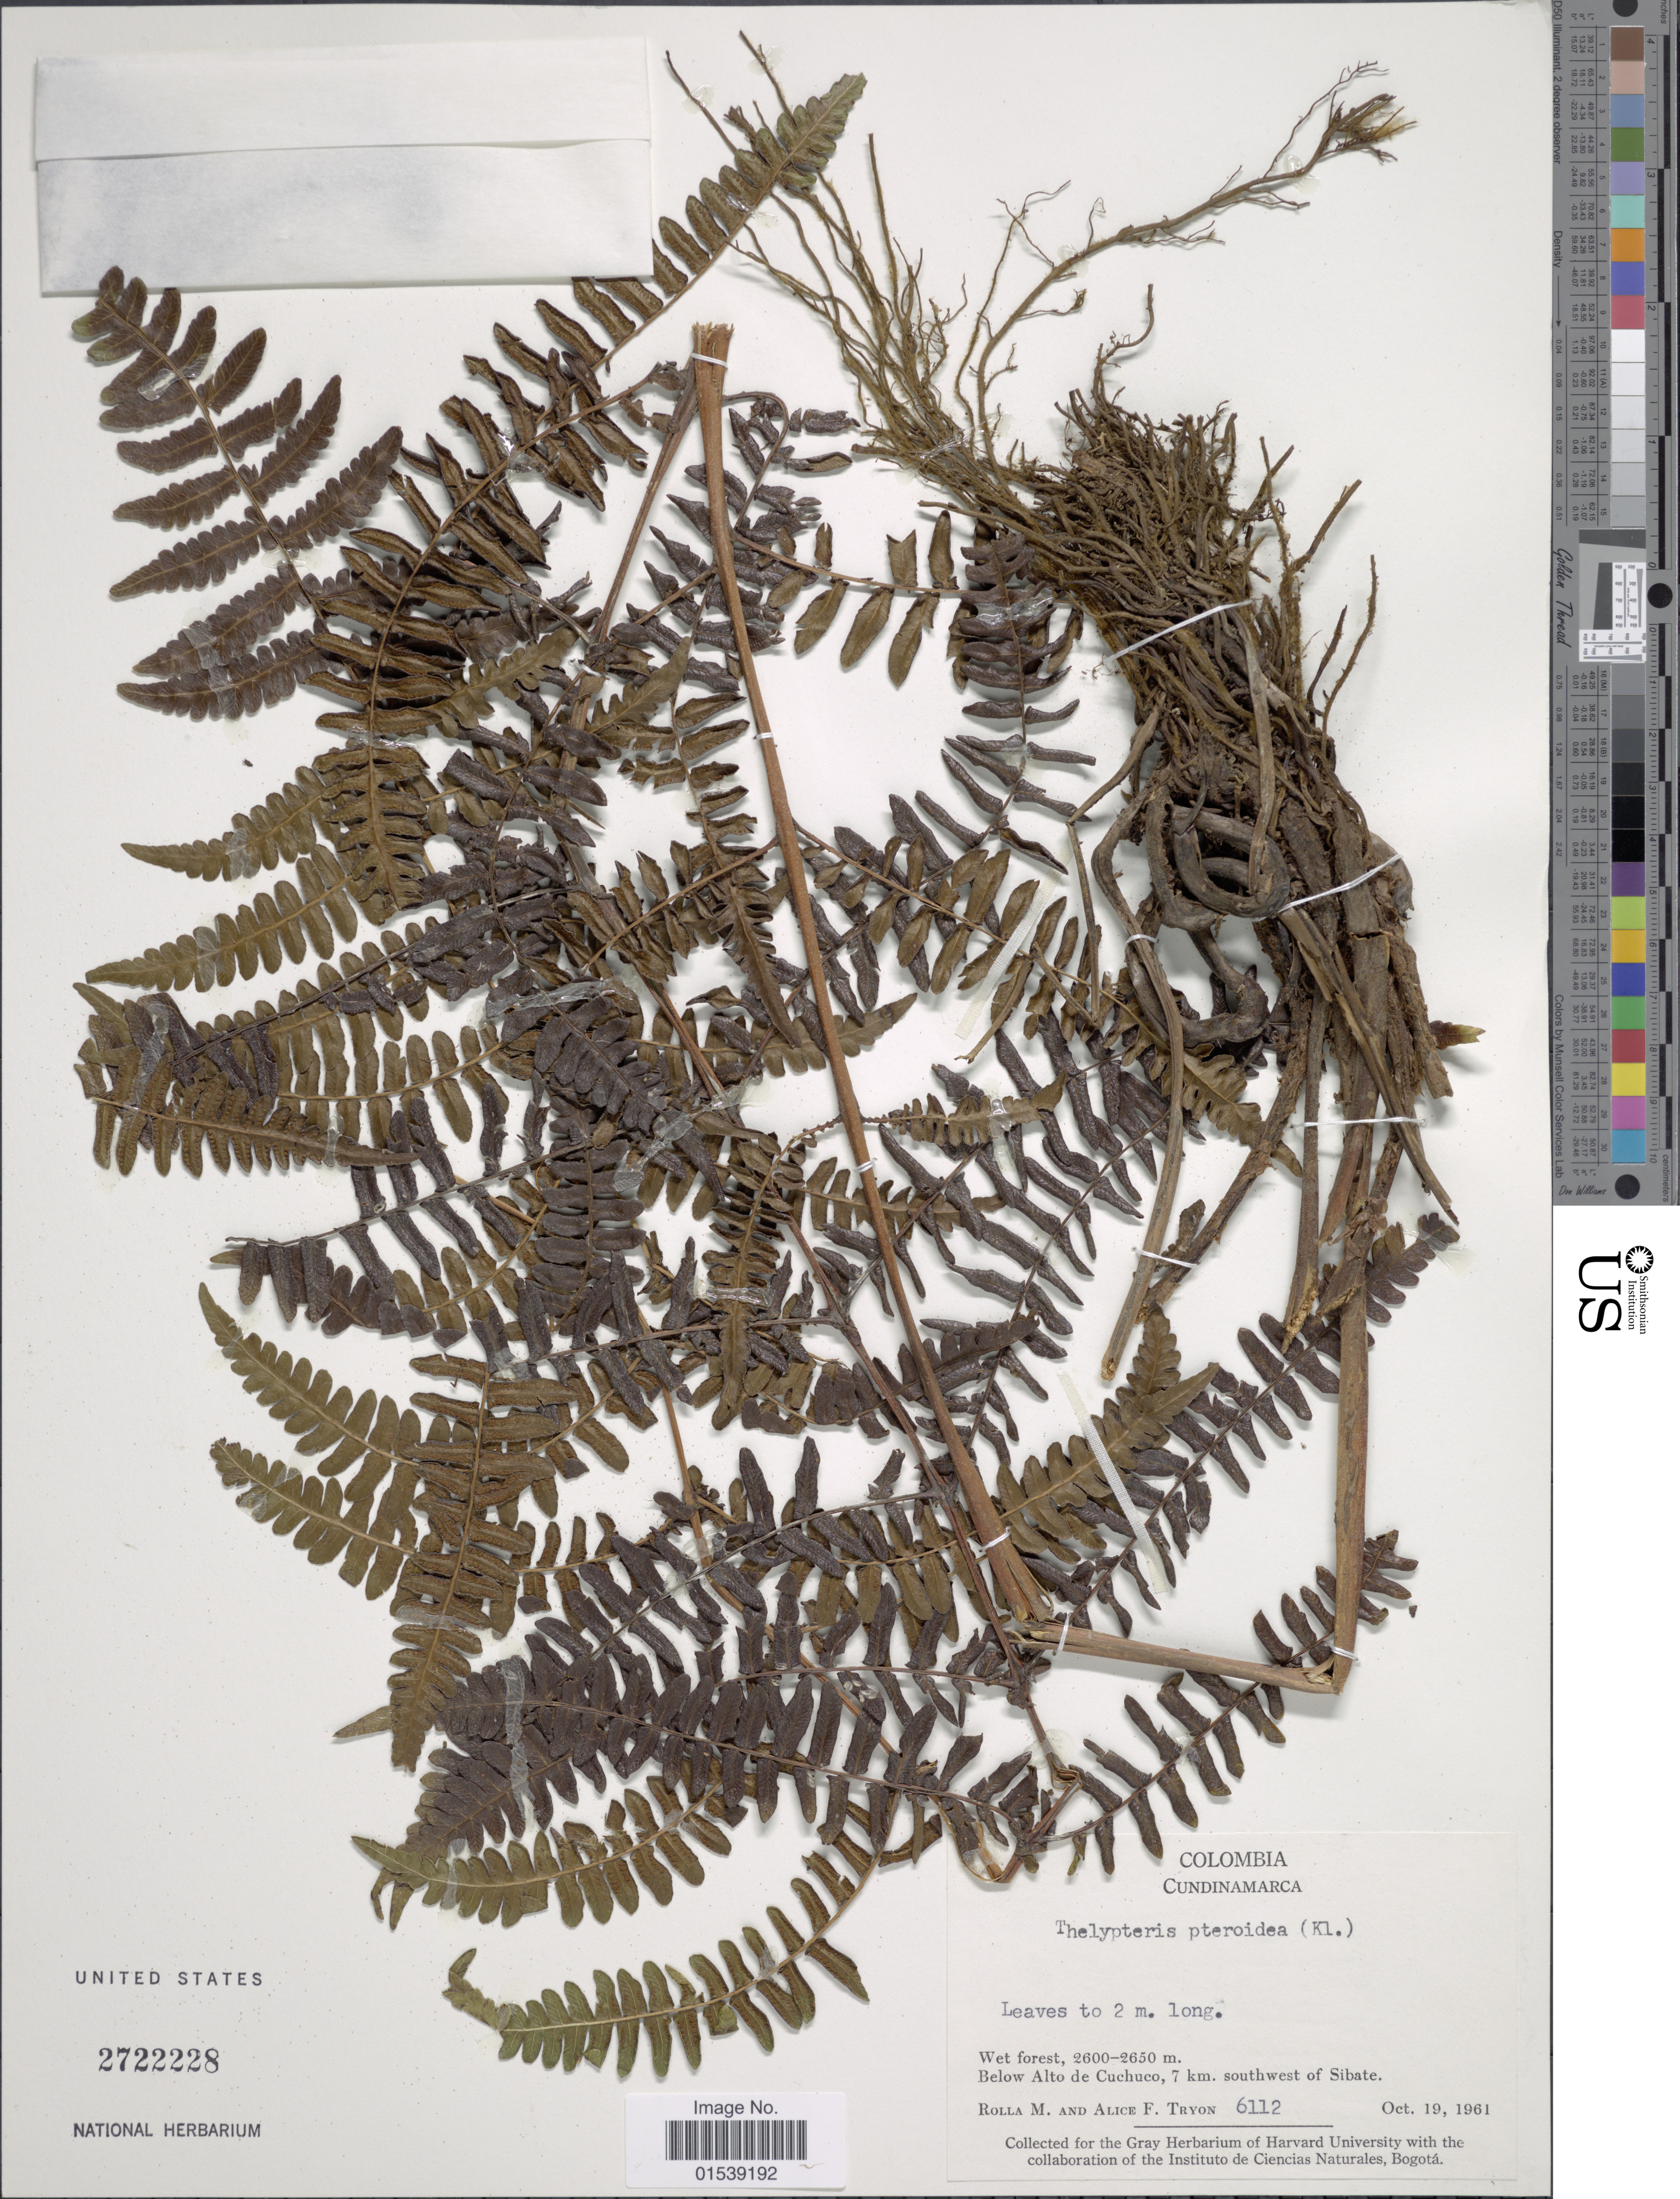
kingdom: Plantae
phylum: Tracheophyta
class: Polypodiopsida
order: Polypodiales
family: Thelypteridaceae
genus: Amauropelta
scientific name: Amauropelta pteroidea (Klotzsch) comb. nov., ined 2015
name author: (Klotzsch)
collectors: R. M. Tryon & A. F. Tryon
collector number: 6112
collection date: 1961-10-19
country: Colombia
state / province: Cundinamarca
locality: Below Alto de Cuchuco, 7 km. southwest of Sibate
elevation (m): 2600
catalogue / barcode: US 2722228